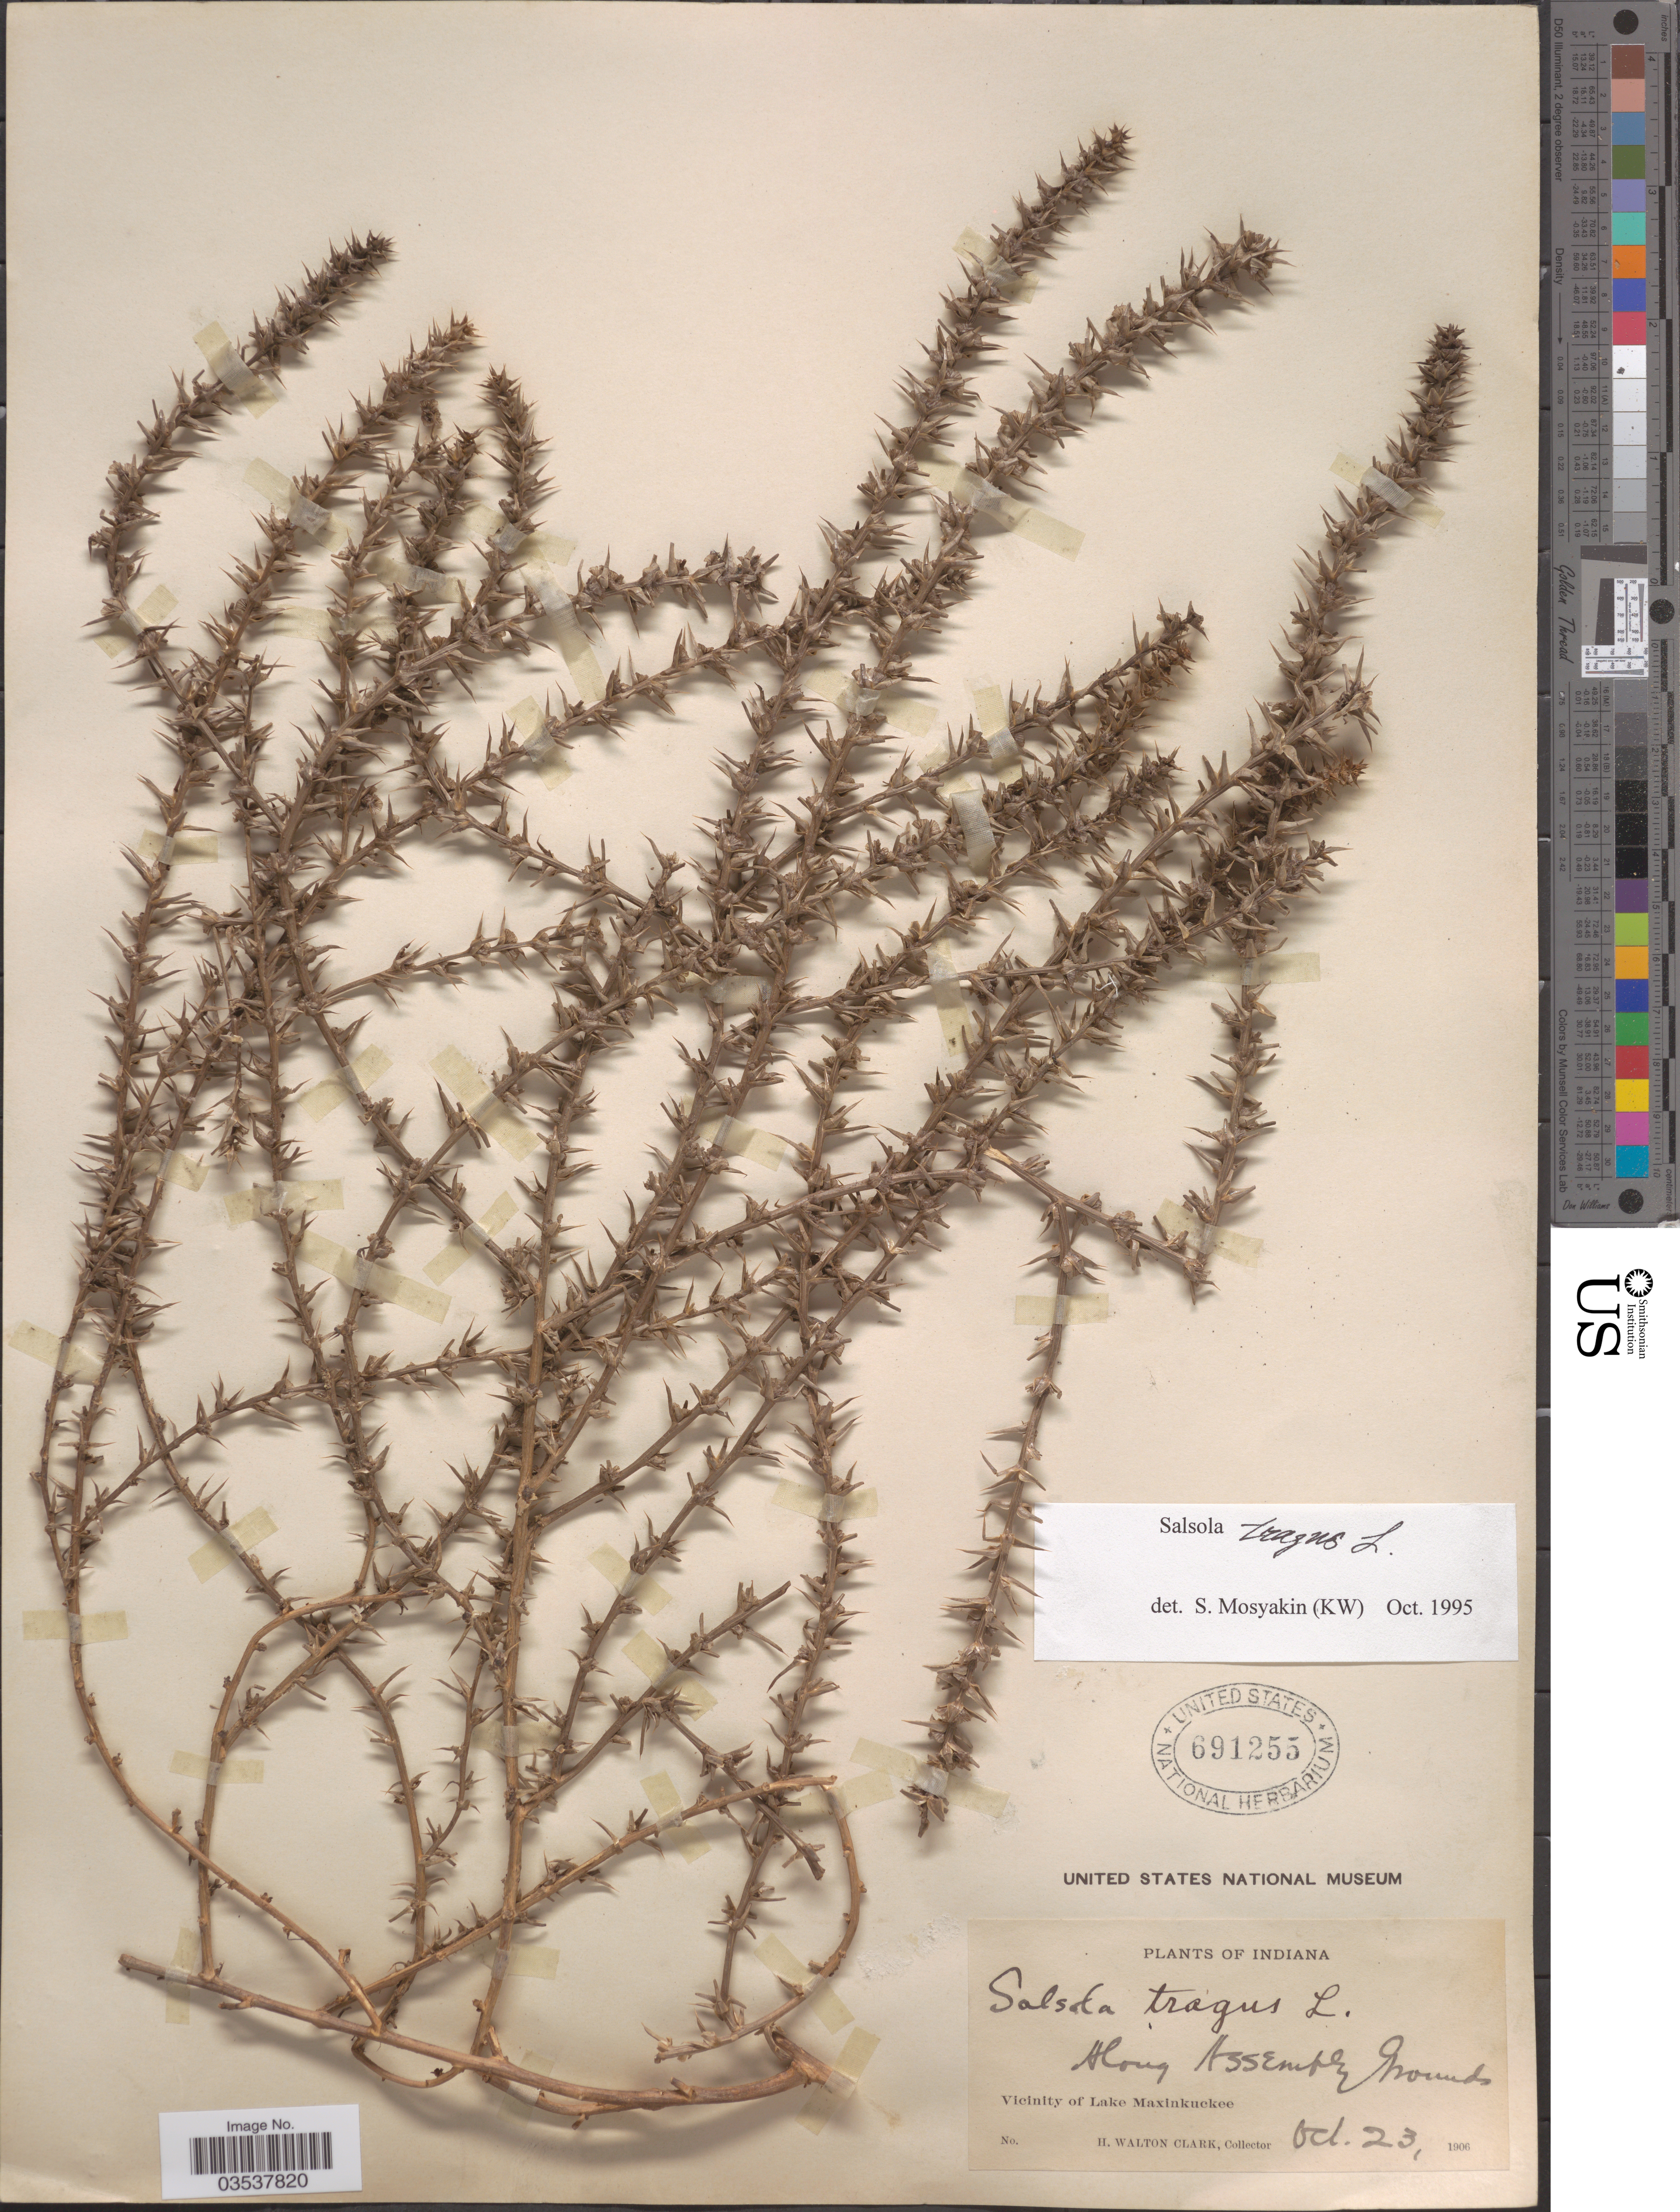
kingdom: Plantae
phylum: Tracheophyta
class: Magnoliopsida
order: Caryophyllales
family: Amaranthaceae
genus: Salsola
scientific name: Salsola pestifer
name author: A. Nelson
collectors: H. W. Clark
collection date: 1906-10-23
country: United States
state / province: Indiana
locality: Along Assembly Grounds. Vicinity of Lake Maxinkuckee.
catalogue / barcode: US 691255